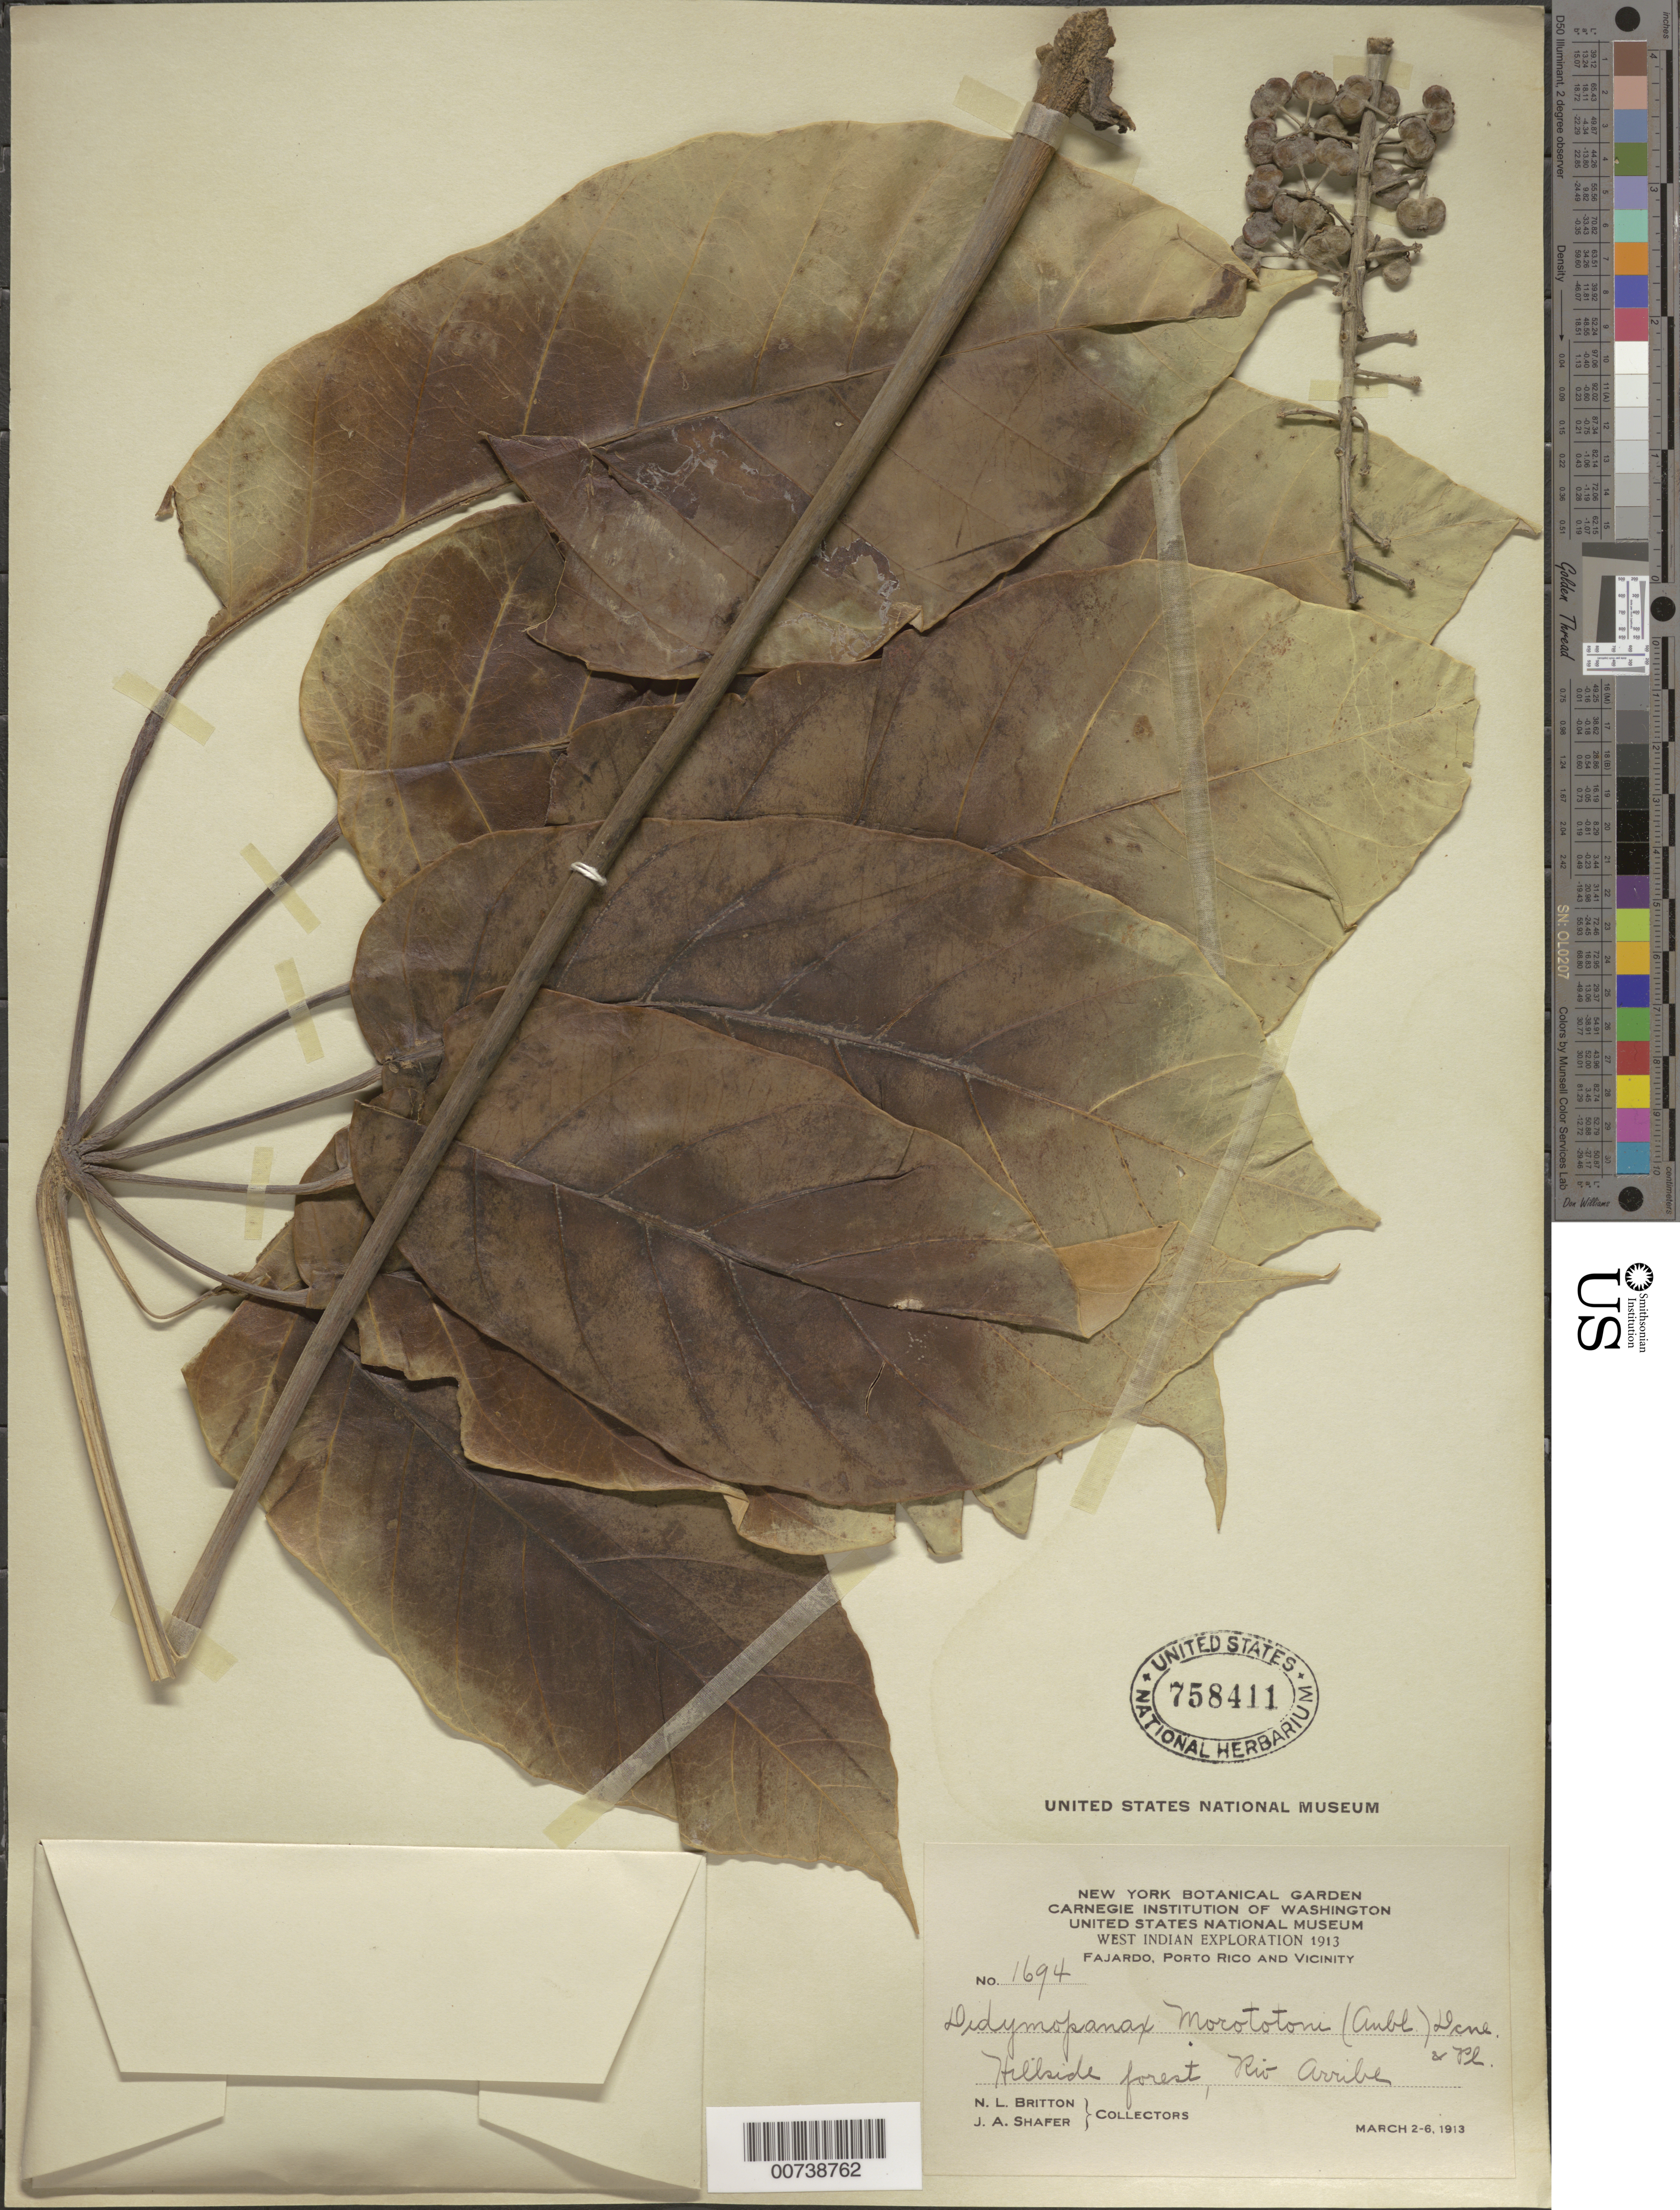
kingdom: Plantae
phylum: Tracheophyta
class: Magnoliopsida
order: Apiales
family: Araliaceae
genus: Schefflera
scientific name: Schefflera morototoni (Aubl.) Maguire, Steyerm. & Frodin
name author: (Aubl.) Maguire et al.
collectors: N. Britton & J. A. Shafer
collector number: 1694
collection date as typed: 02 Mar 1913 to 06 Mar 1913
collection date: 1913-03-02/1913-03-06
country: Puerto Rico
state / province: Fajardo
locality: Fajardo, Río Arriba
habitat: Hillside forest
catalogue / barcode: US 758411